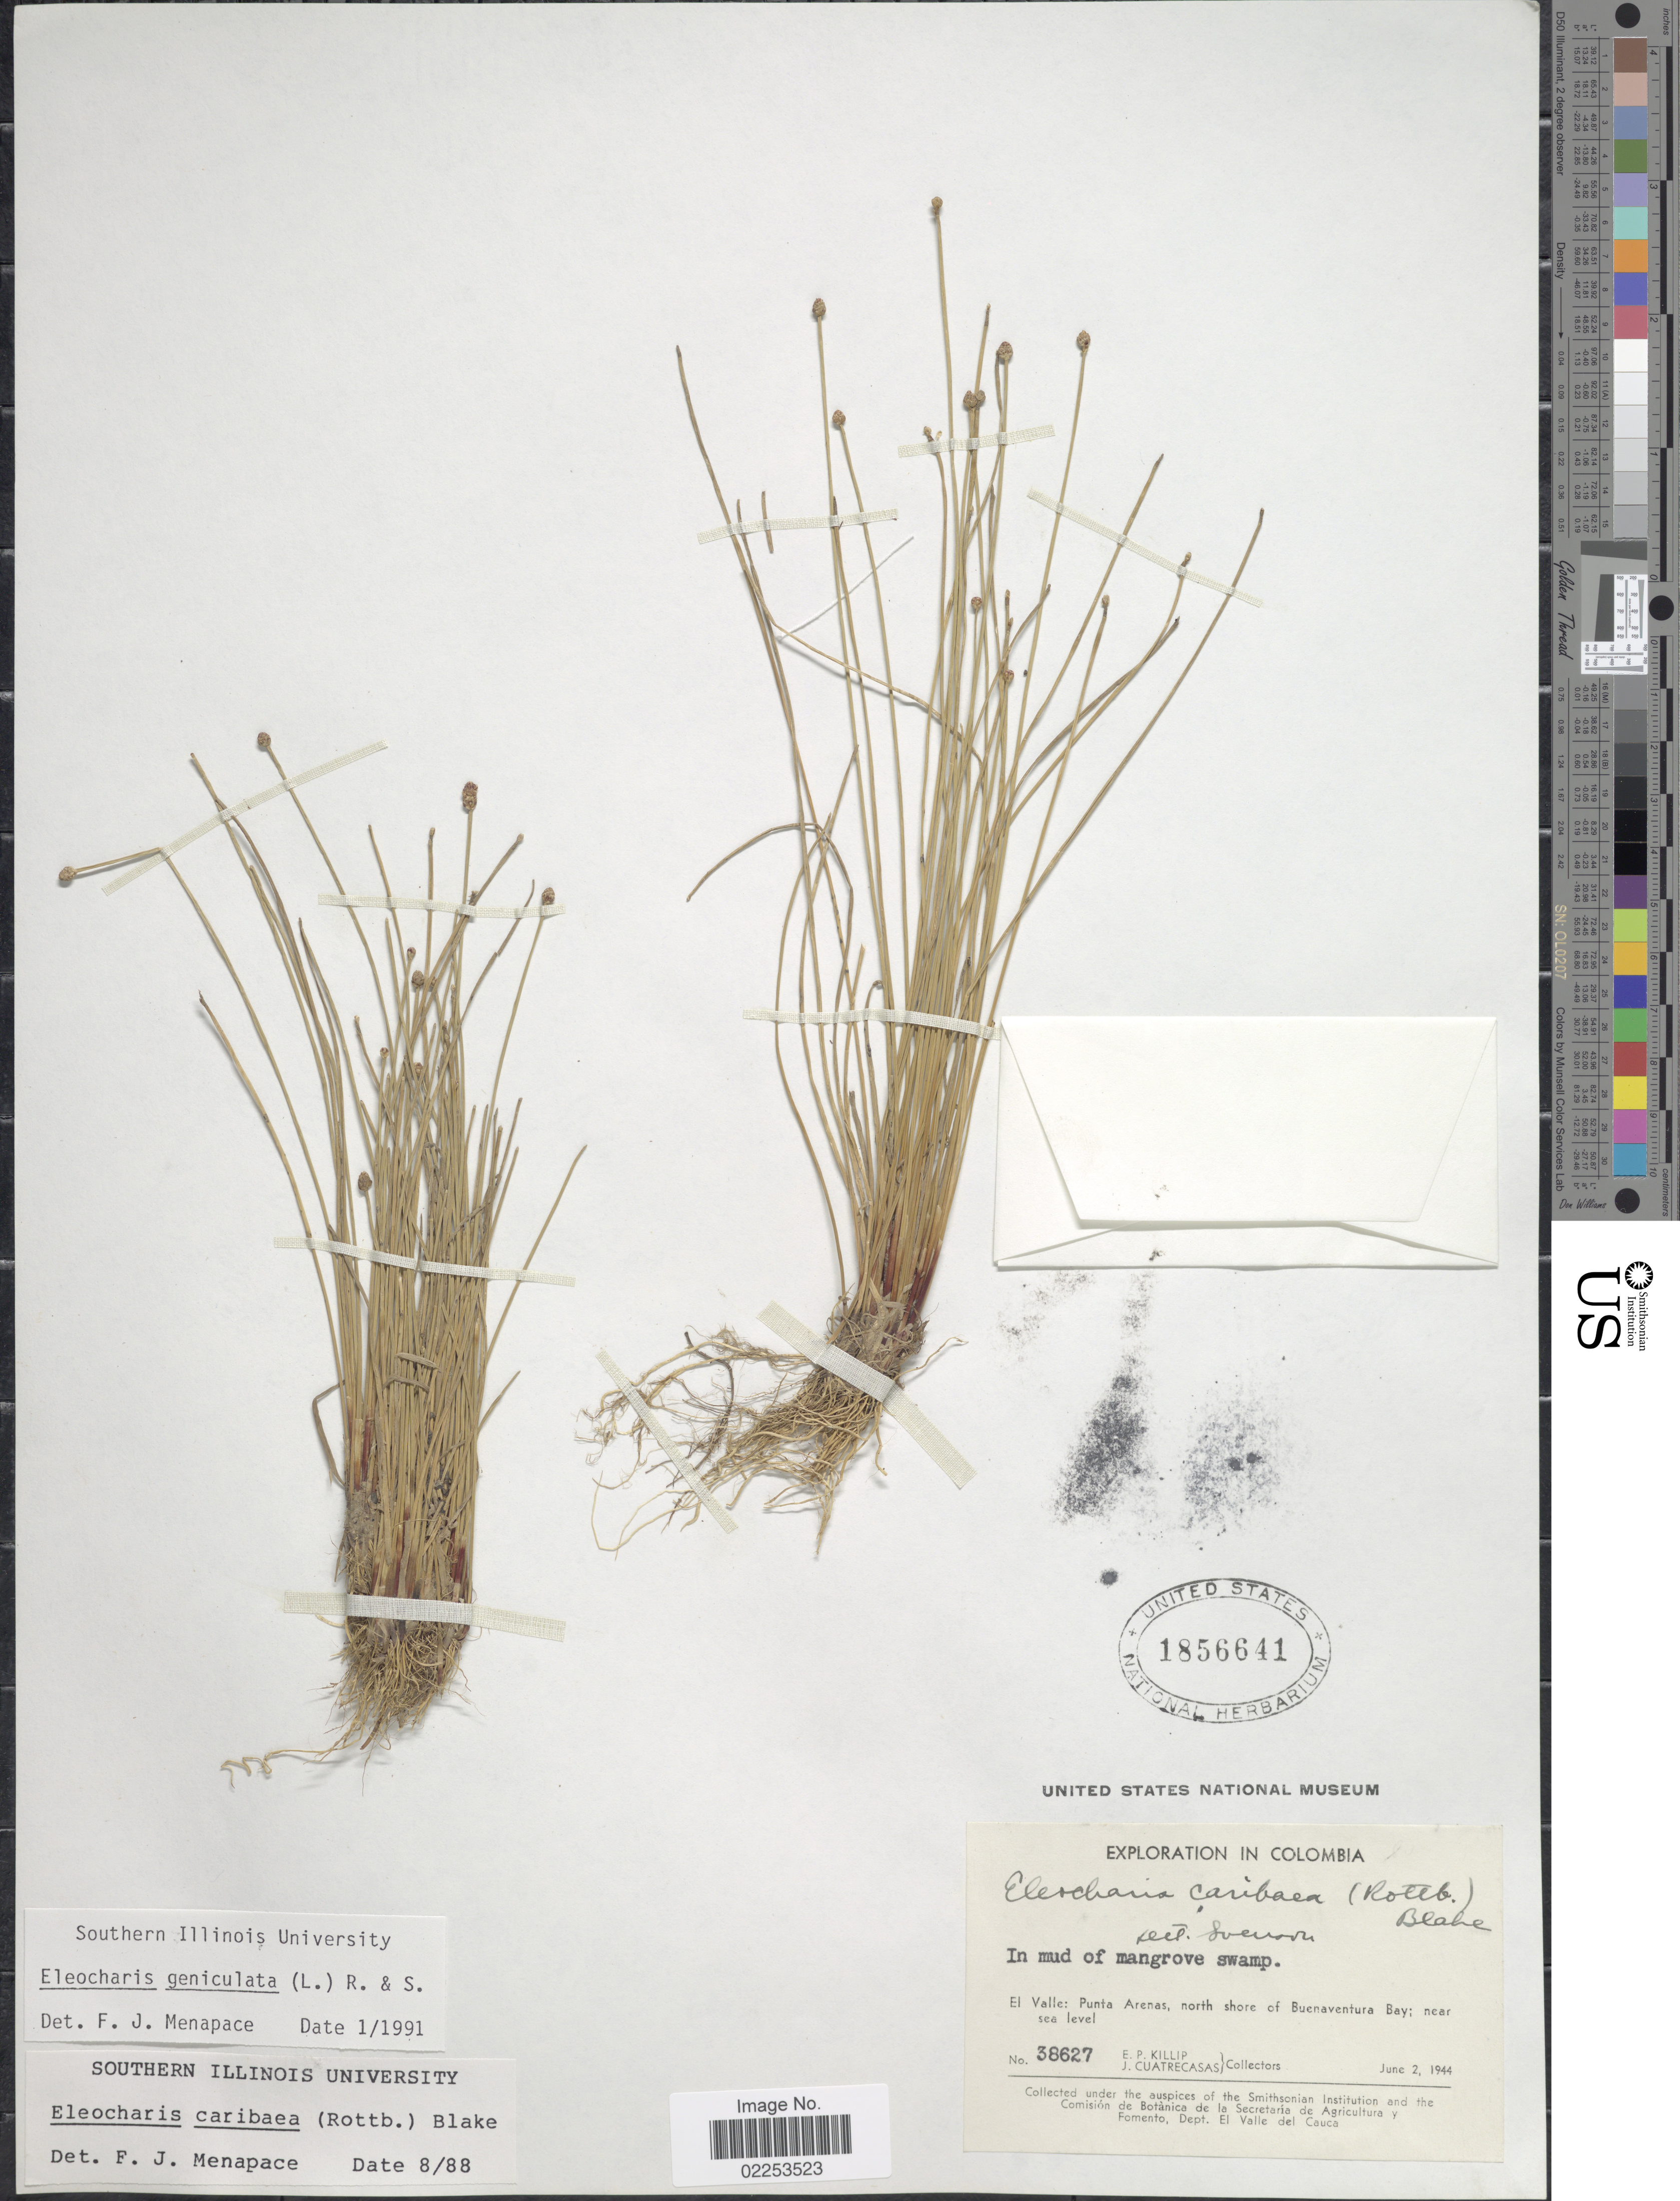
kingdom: Plantae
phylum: Tracheophyta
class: Liliopsida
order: Poales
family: Cyperaceae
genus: Eleocharis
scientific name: Eleocharis geniculata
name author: (L.) Roem. & Schult.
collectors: E. P. Killip & J. Cuatrecasas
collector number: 38627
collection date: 1944-06-02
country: Colombia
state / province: Valle del Cauca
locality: Colombia, El Valle: Punta Arenas, north shore of Buenaventura Bay. In mud of mangrove swamp.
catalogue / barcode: US 1856641